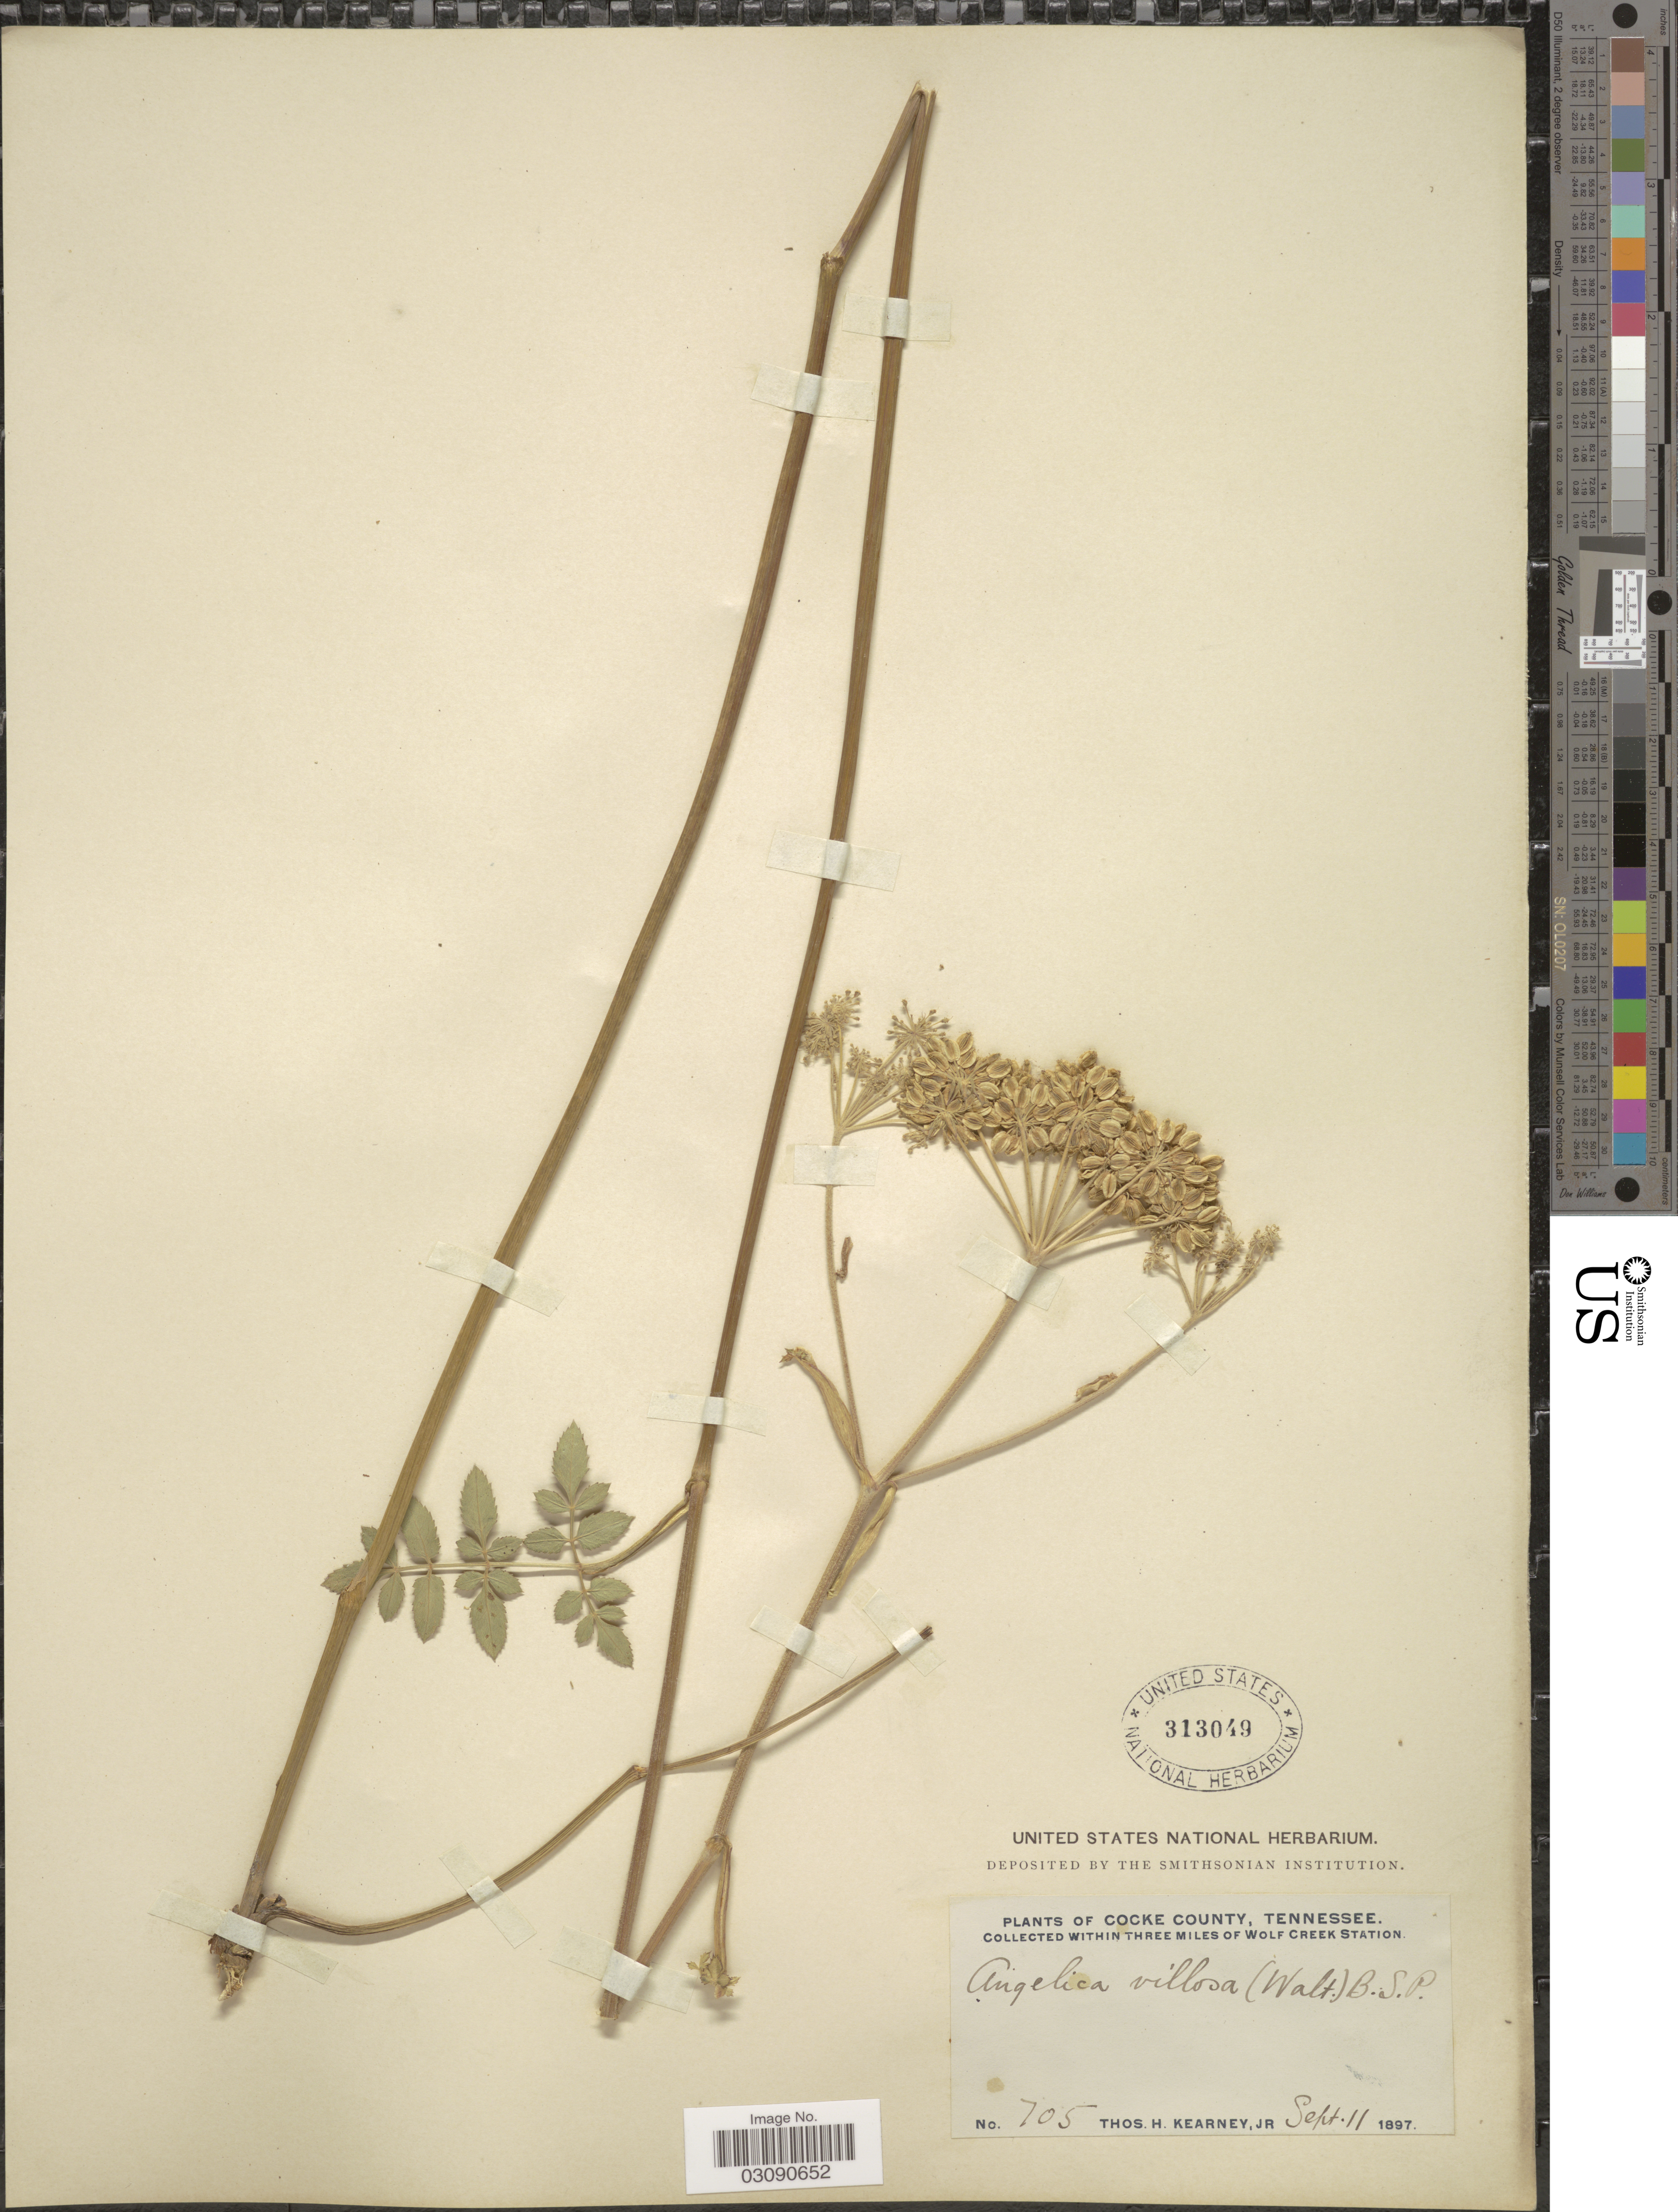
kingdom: Plantae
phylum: Tracheophyta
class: Magnoliopsida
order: Apiales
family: Apiaceae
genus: Angelica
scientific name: Angelica venenosa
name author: (Greenway) Fernald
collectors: T. H. Kearney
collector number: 705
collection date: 1897-09-11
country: United States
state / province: Tennessee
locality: Cocke County. Collected within three miles of Wolf Creek Station.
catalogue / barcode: US 313049